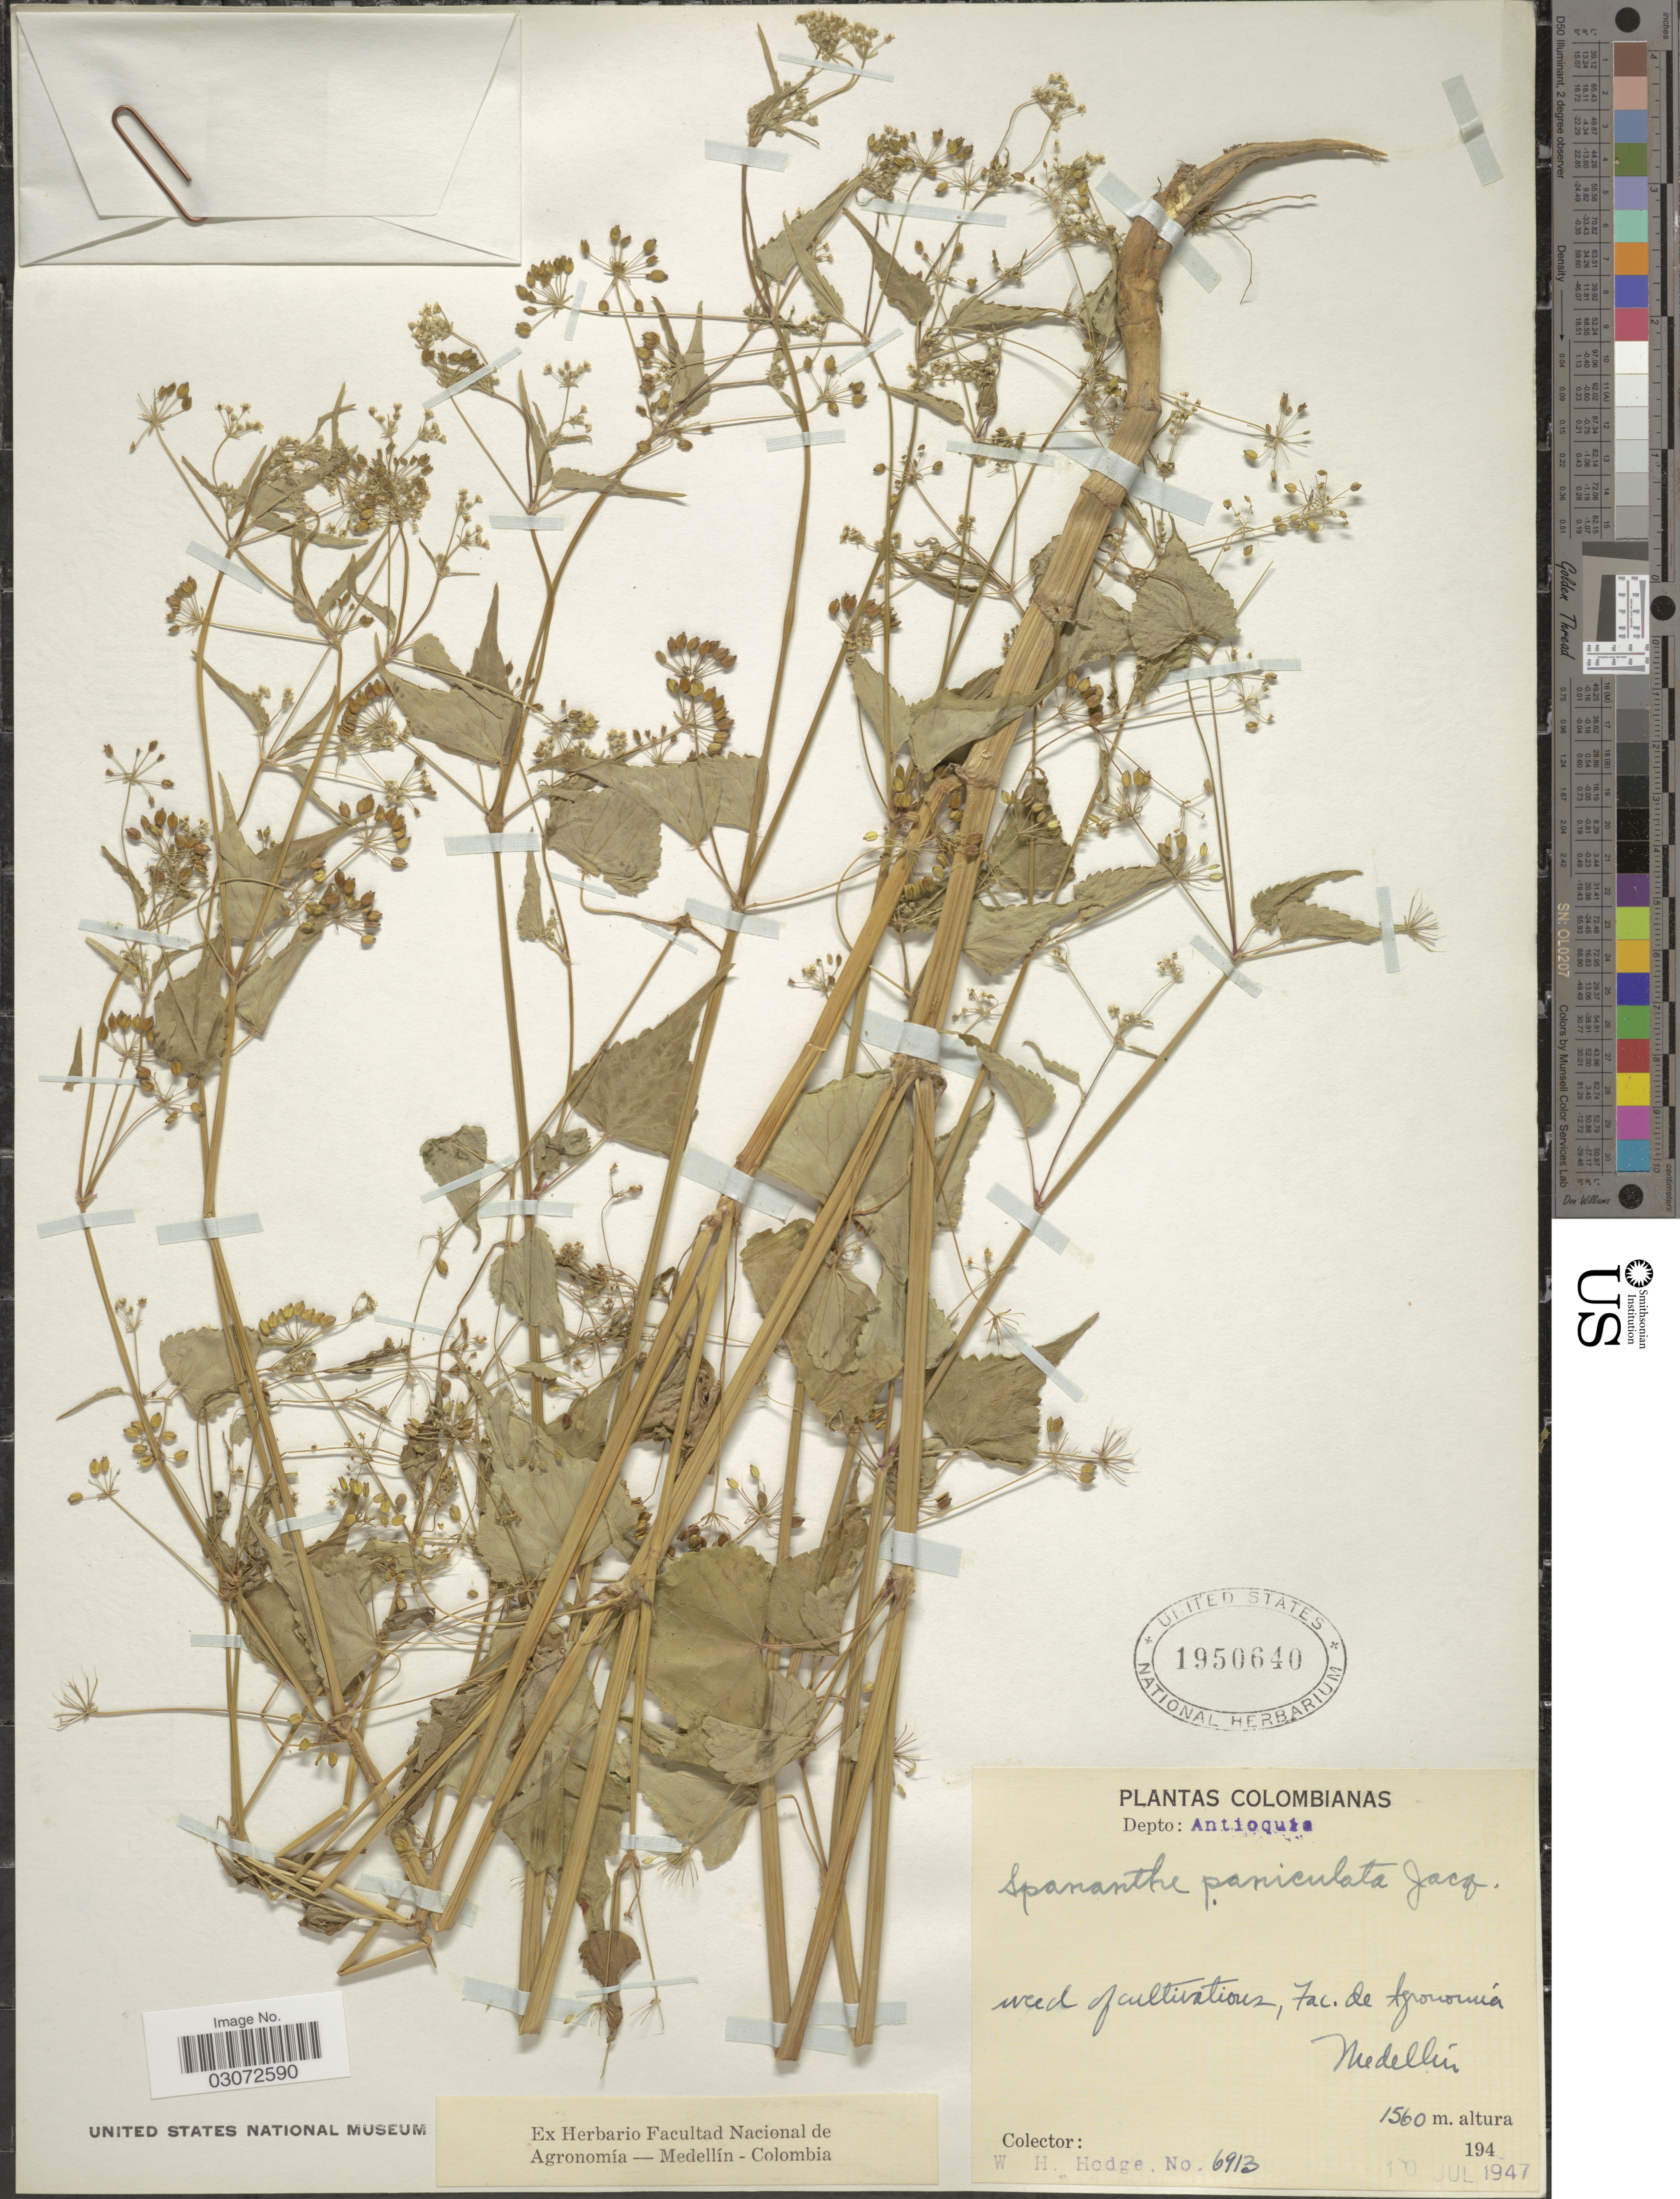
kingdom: Plantae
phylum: Tracheophyta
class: Magnoliopsida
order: Apiales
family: Apiaceae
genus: Spananthe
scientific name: Spananthe paniculata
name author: Jacq.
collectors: W. Hodge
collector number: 6913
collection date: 1947-07-10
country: Colombia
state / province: Antioquia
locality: Fac. de Agronomía Medellín.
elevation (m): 1560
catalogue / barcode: US 1950640